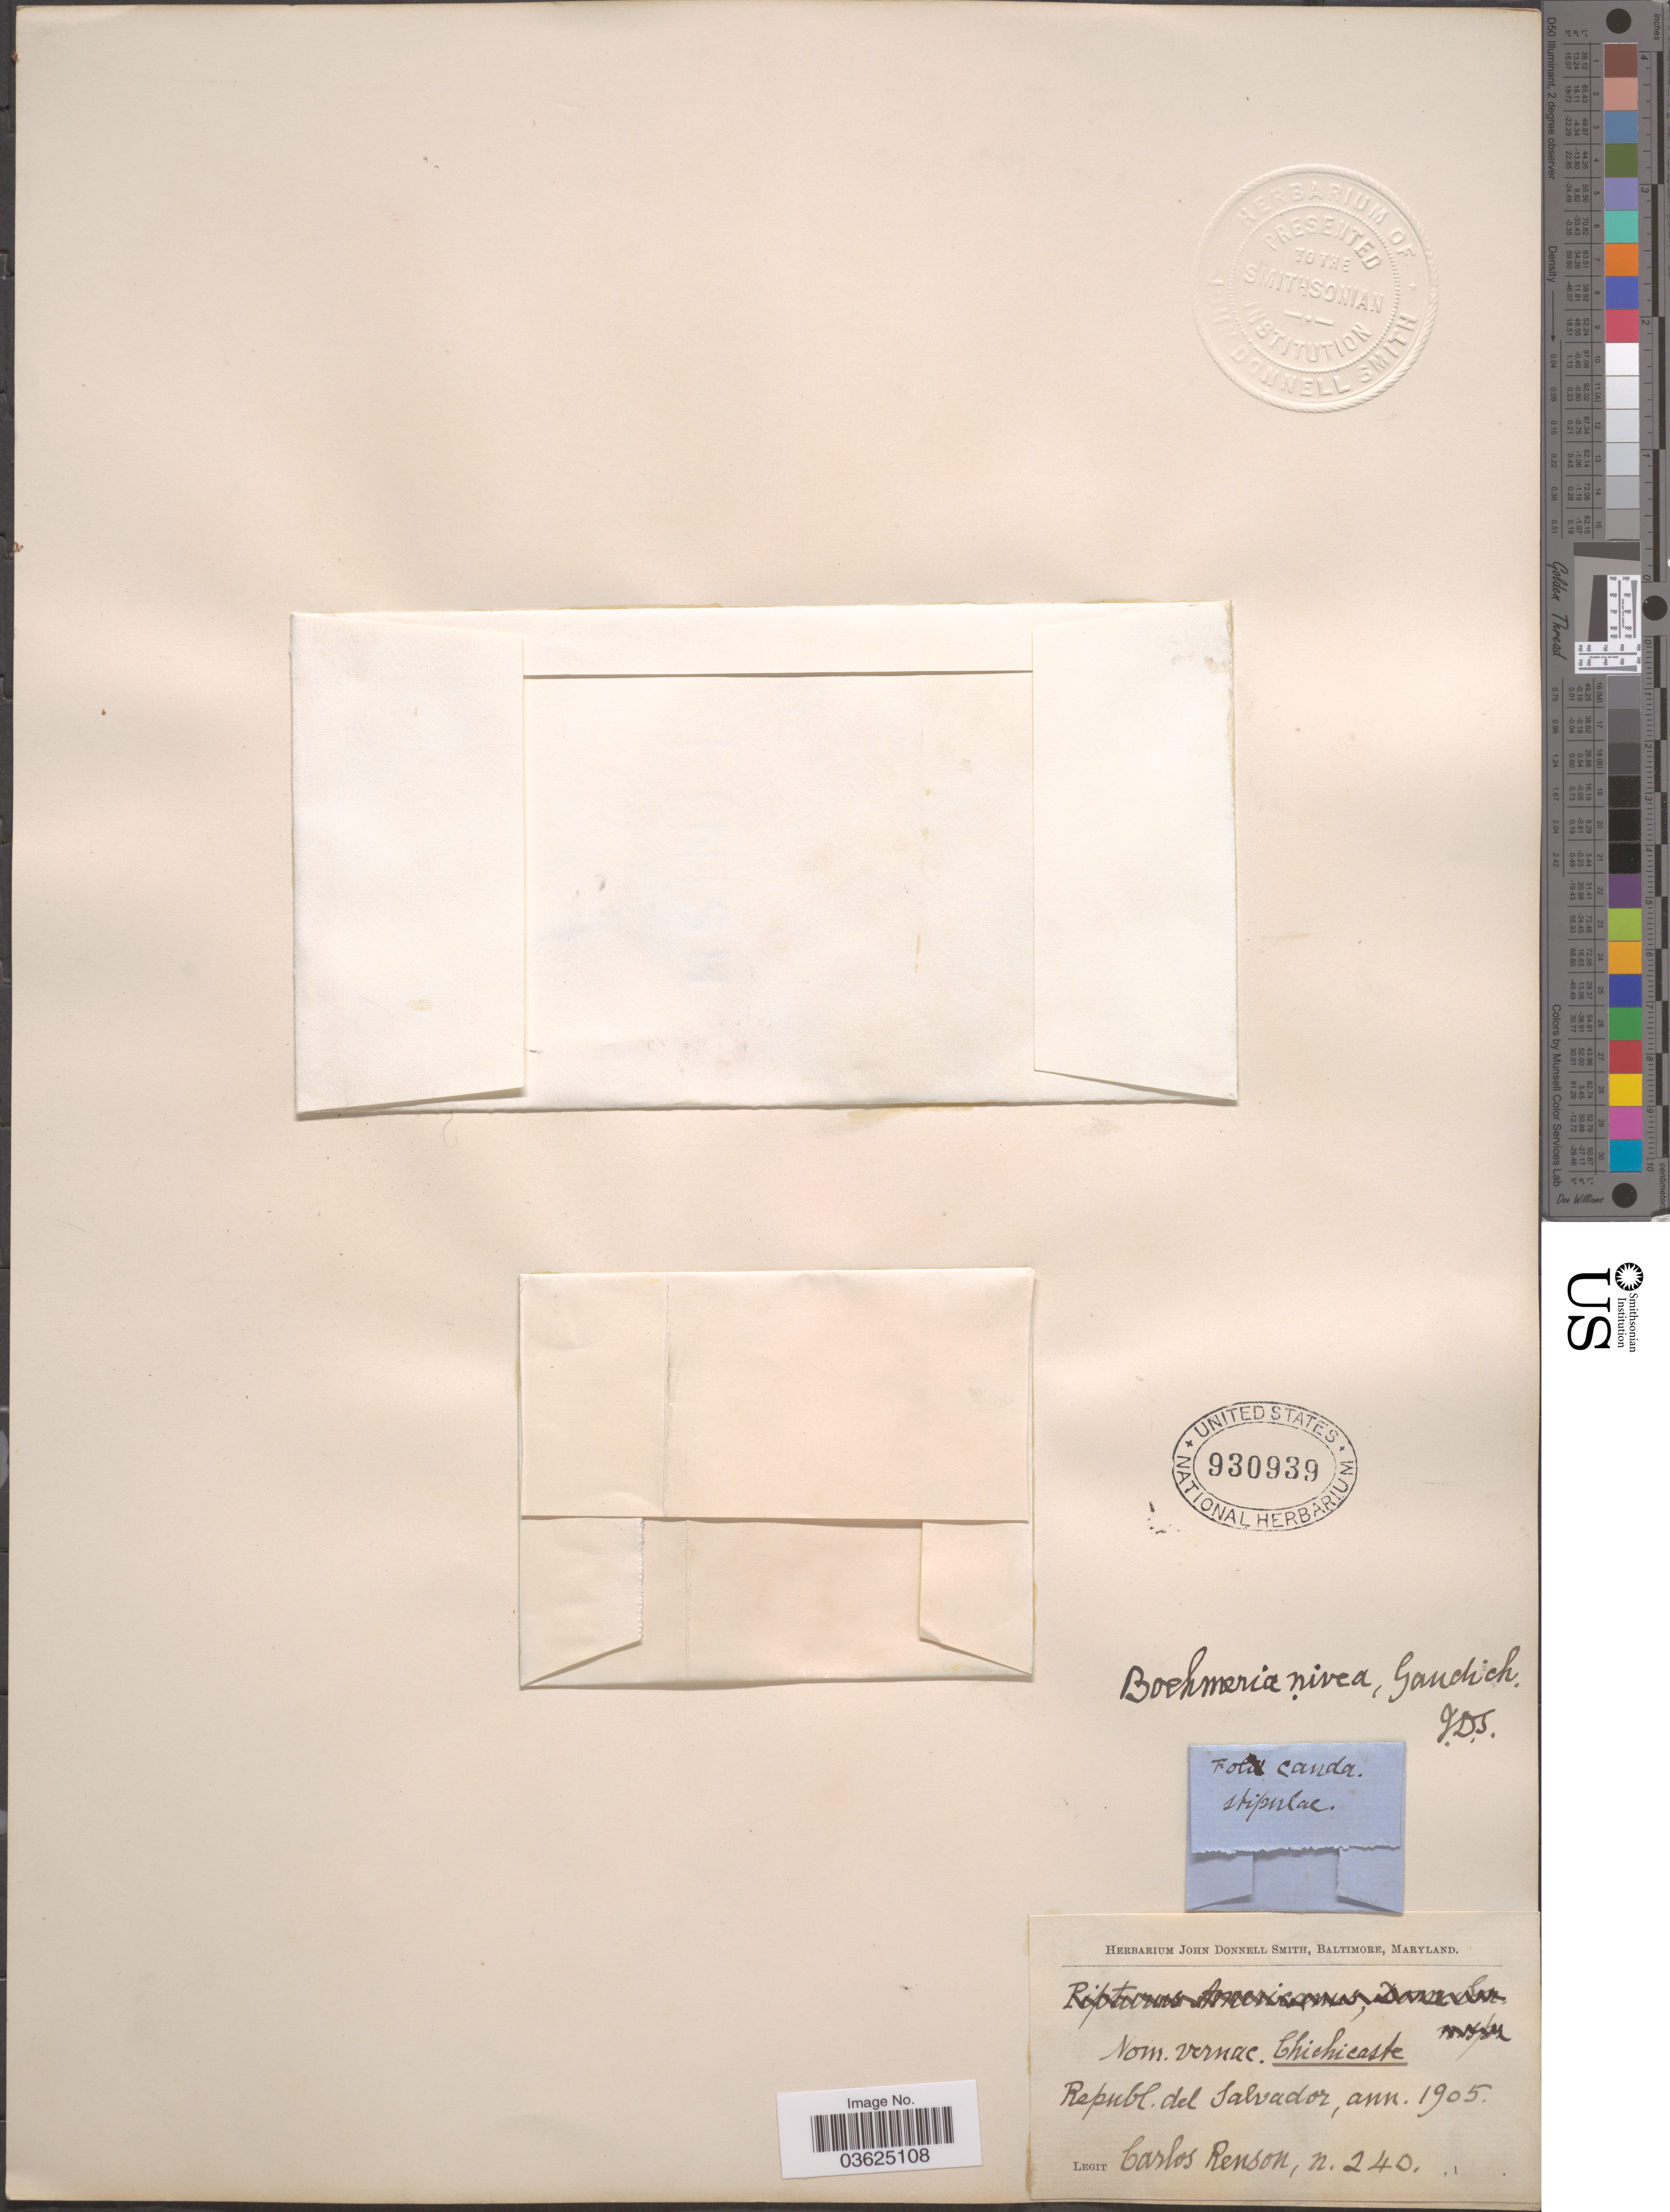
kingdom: Plantae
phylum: Tracheophyta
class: Magnoliopsida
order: Rosales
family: Urticaceae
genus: Boehmeria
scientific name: Boehmeria nivea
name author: (L.) Gaudich.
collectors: C. Renson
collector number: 240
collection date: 1905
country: El Salvador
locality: Republ. del Salvador.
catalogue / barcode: US 930939